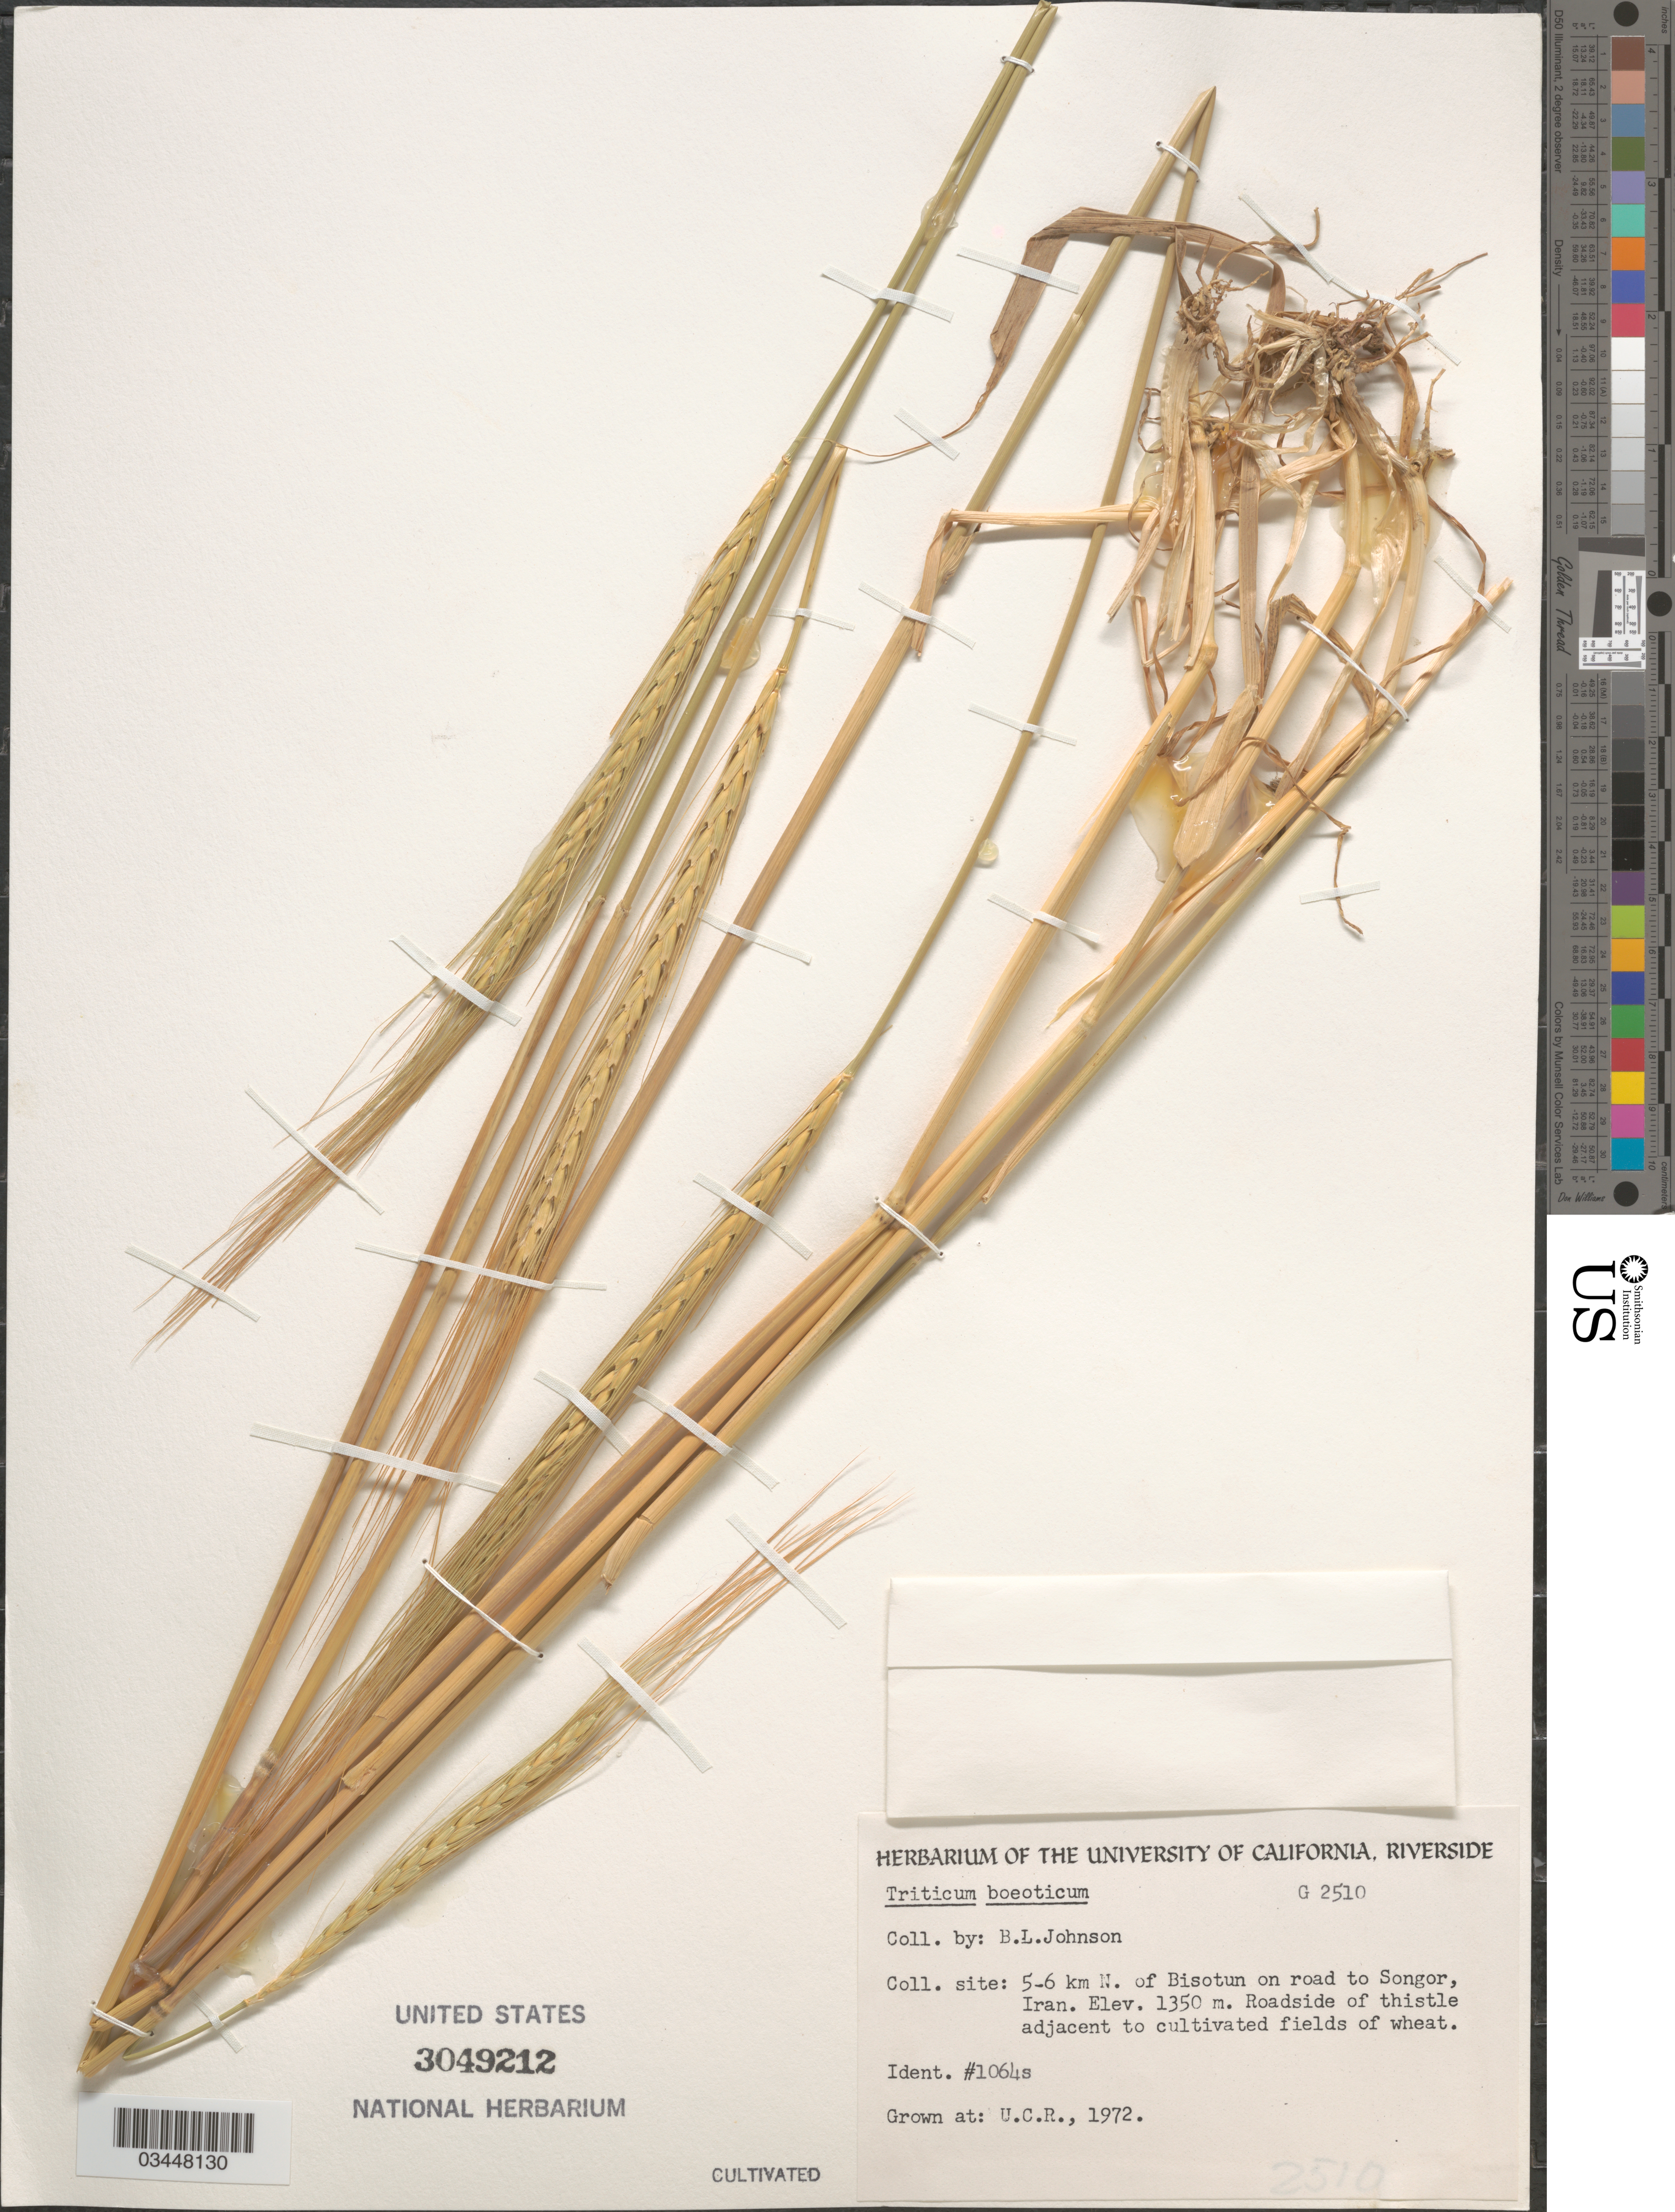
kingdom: Plantae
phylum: Tracheophyta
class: Liliopsida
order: Poales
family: Poaceae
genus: Triticum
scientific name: Triticum boeoticum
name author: Boiss.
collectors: ex herb. Univ. of California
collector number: G2510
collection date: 1972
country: United States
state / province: California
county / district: Riverside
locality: U.C.R.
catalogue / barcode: US 3049212